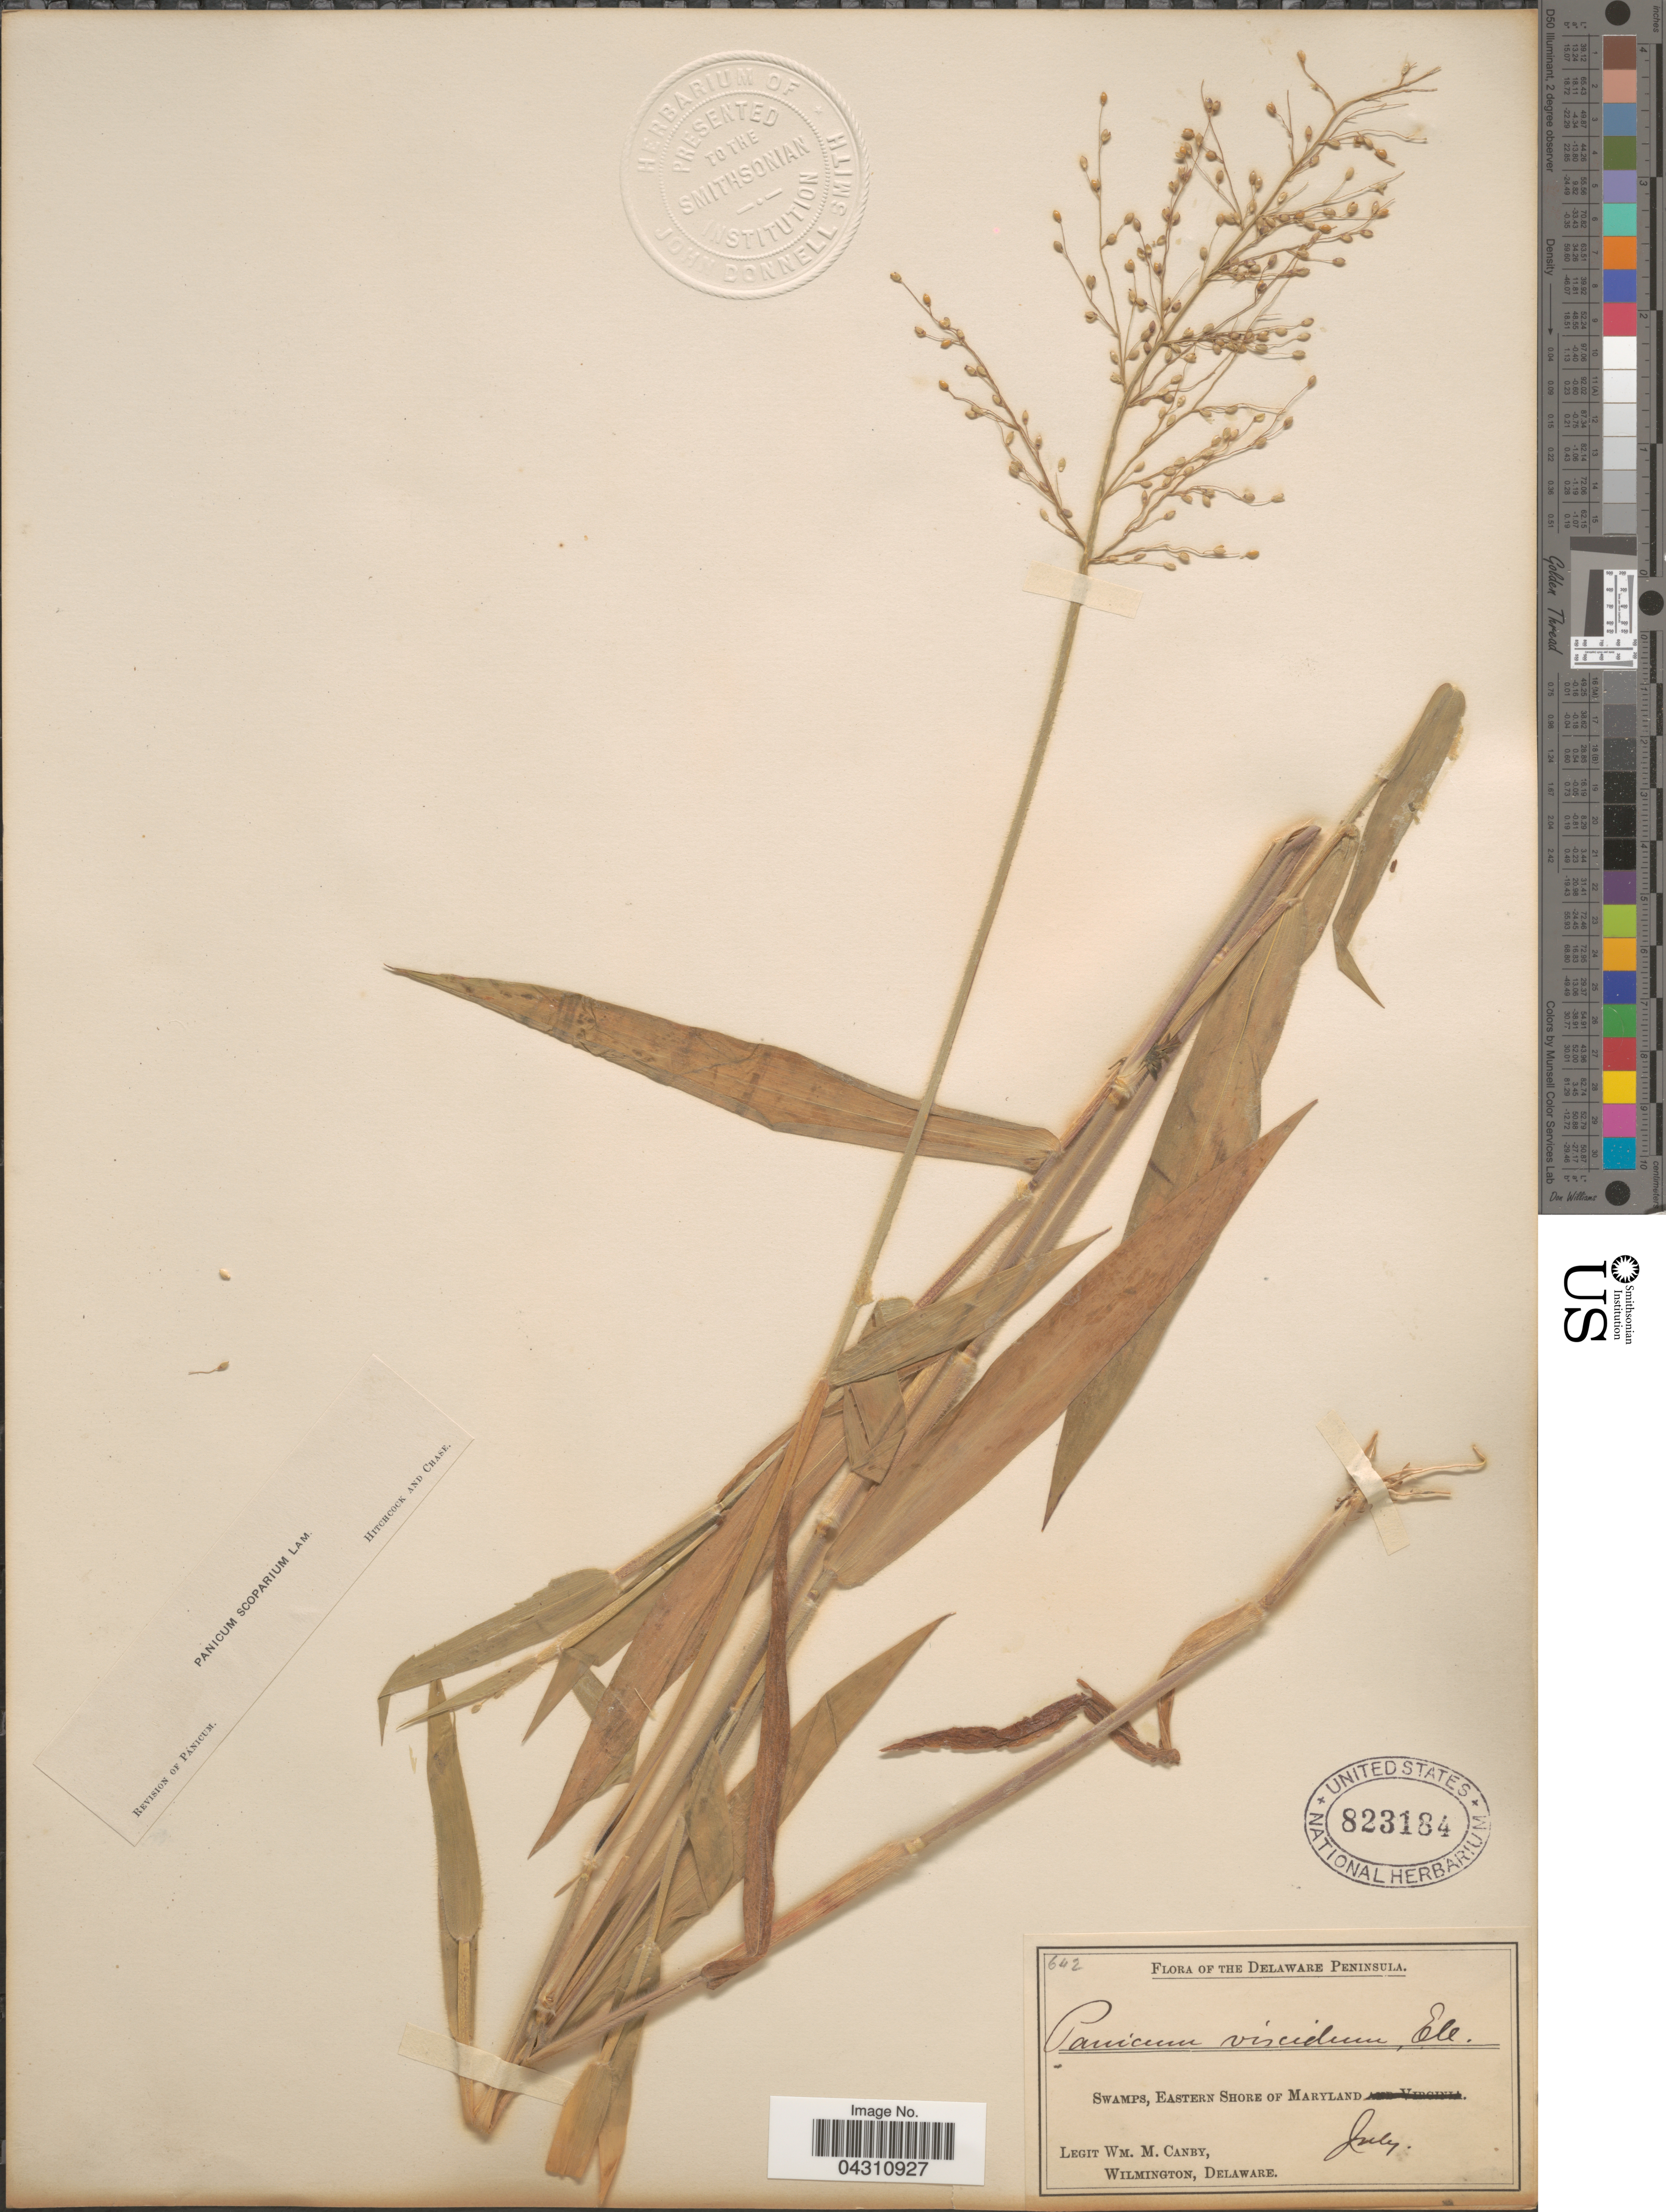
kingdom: Plantae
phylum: Tracheophyta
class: Liliopsida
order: Poales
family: Poaceae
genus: Dichanthelium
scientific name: Dichanthelium scoparium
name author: (Lam.) Gould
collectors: W. M. Canby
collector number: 642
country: United States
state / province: Maryland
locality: Delaware Peninsula. Swamps, Eastern Shore of Maryland.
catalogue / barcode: US 823184